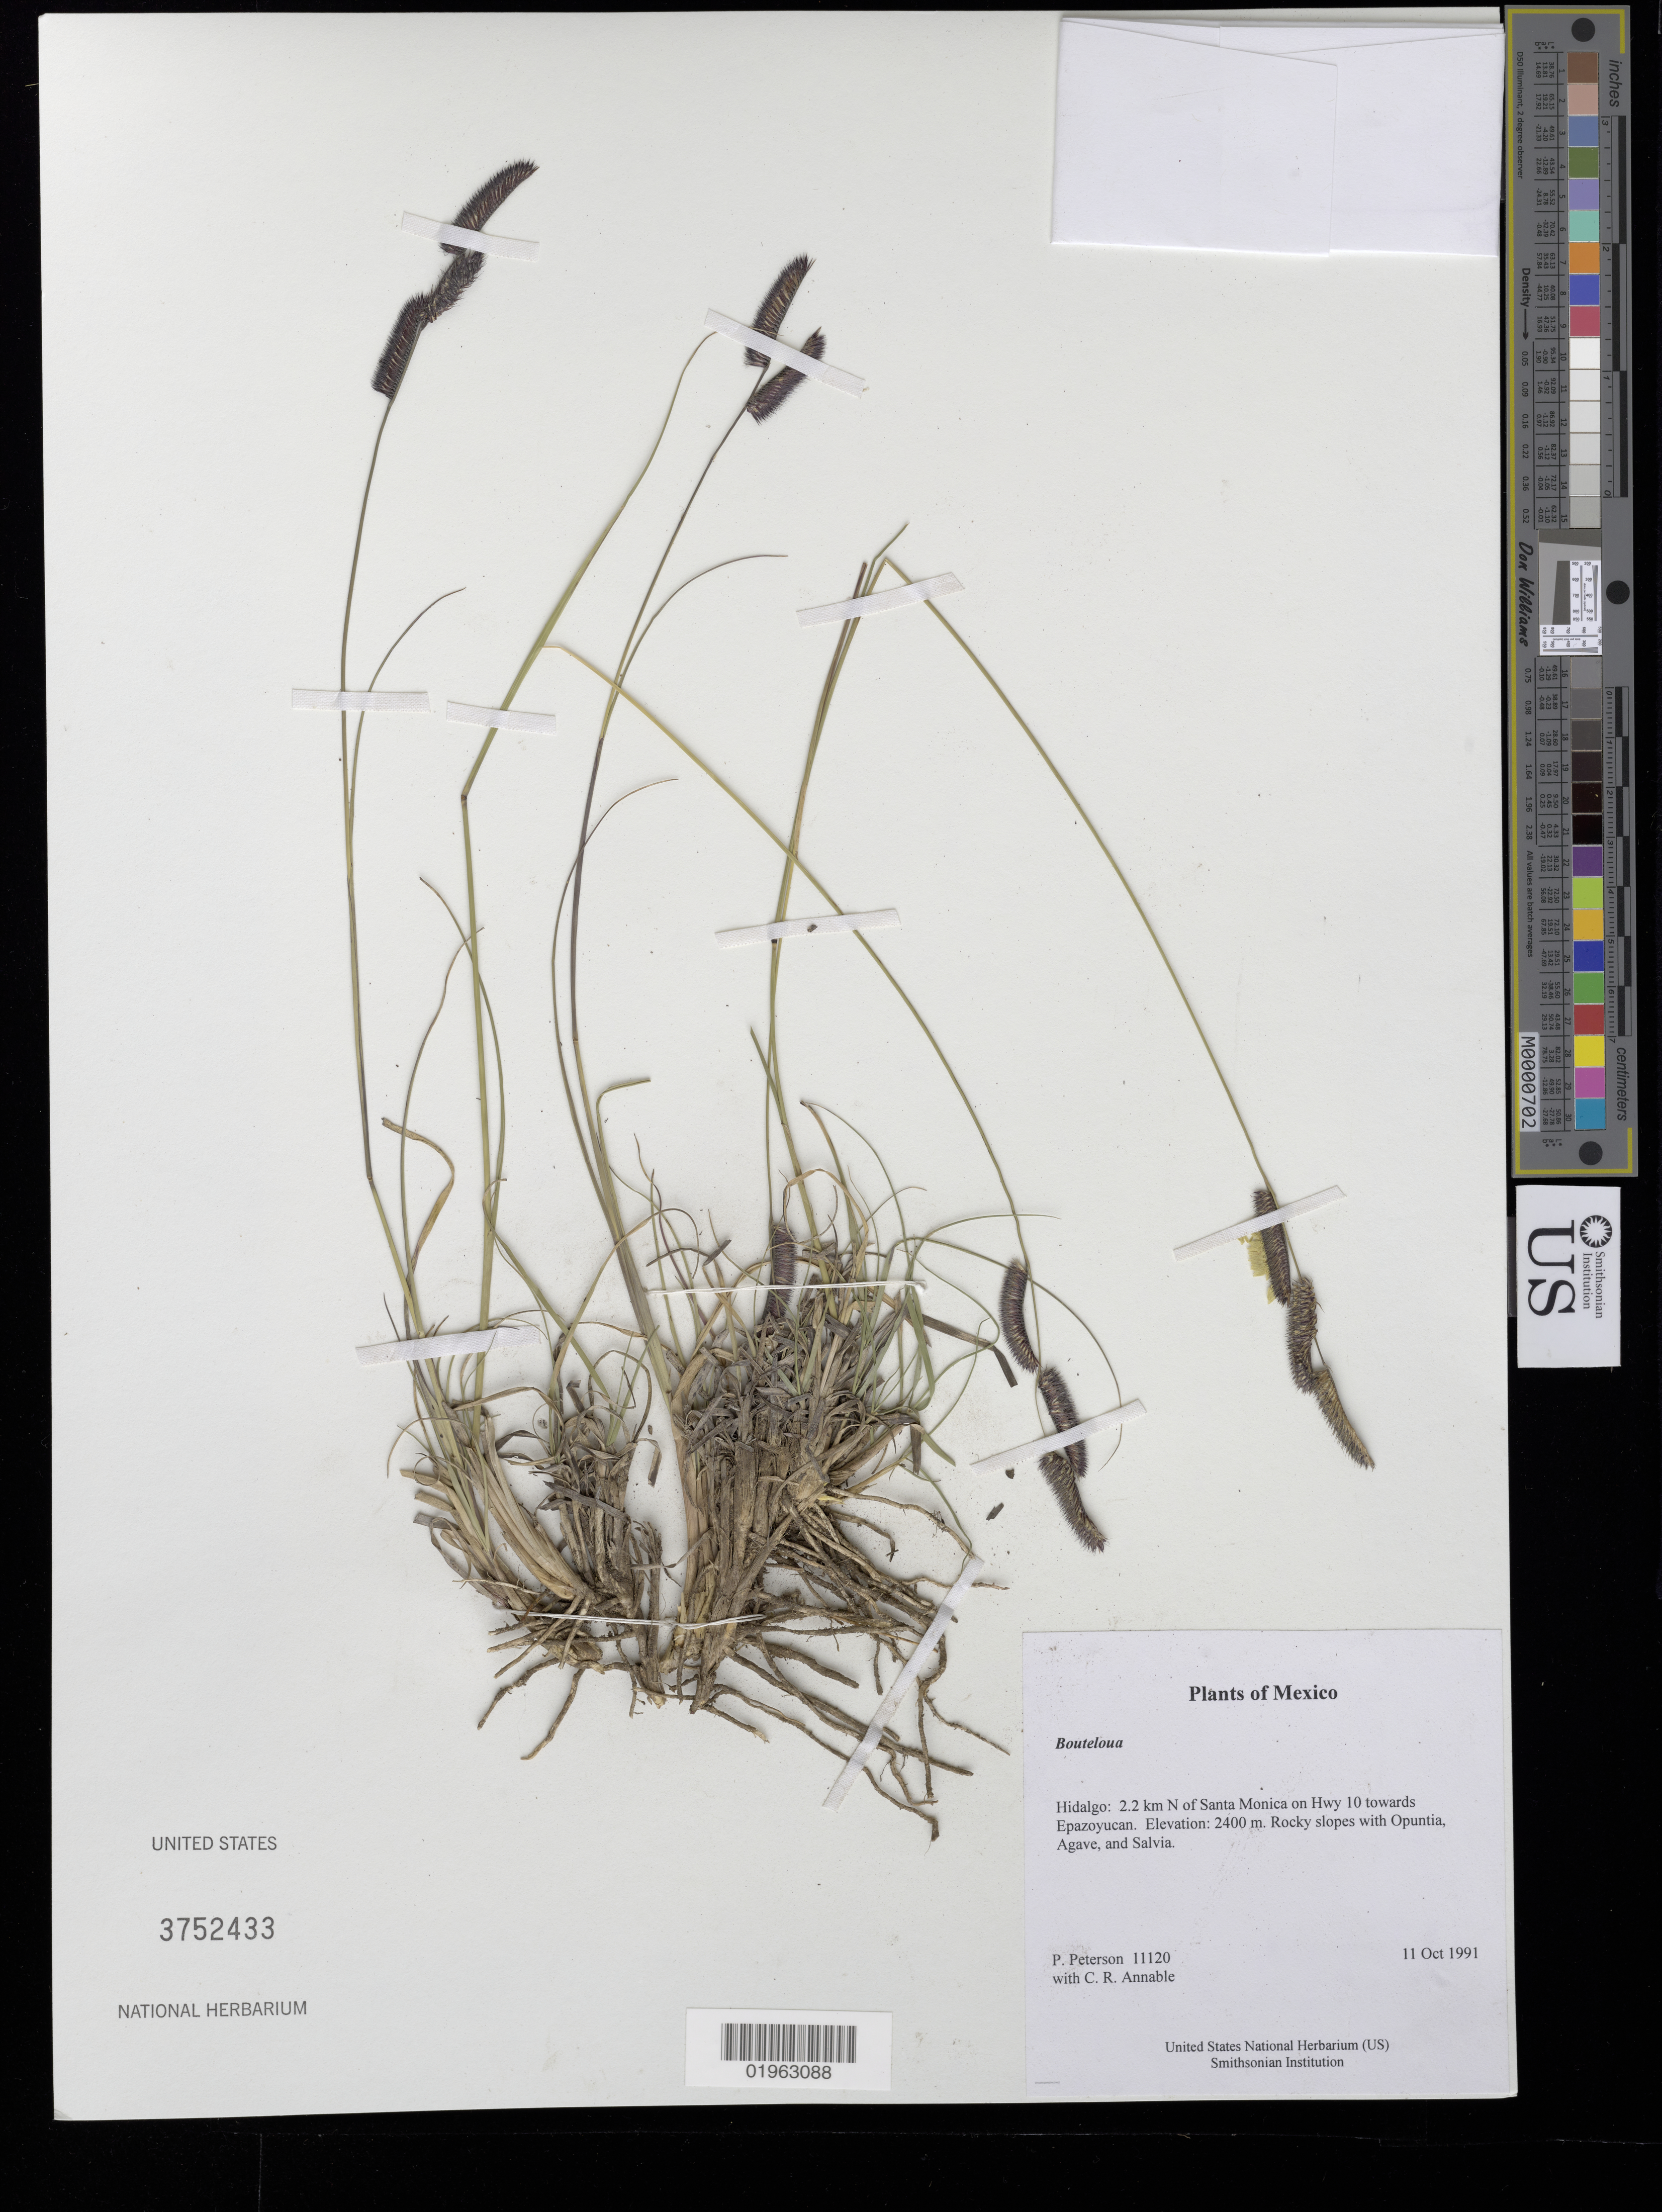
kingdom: Plantae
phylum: Tracheophyta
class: Liliopsida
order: Poales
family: Poaceae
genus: Bouteloua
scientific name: Bouteloua sp.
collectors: P. M. Peterson & C. R. Annable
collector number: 11120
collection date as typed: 11 Oct 1991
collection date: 1991-10-11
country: Mexico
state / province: Hidalgo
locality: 2.2 km N of Santa Monica on Hwy 10 towards Epazoyucan.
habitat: Rocky slopes with Opuntia, Agave, and Salvia.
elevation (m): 2400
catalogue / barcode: US 3752433